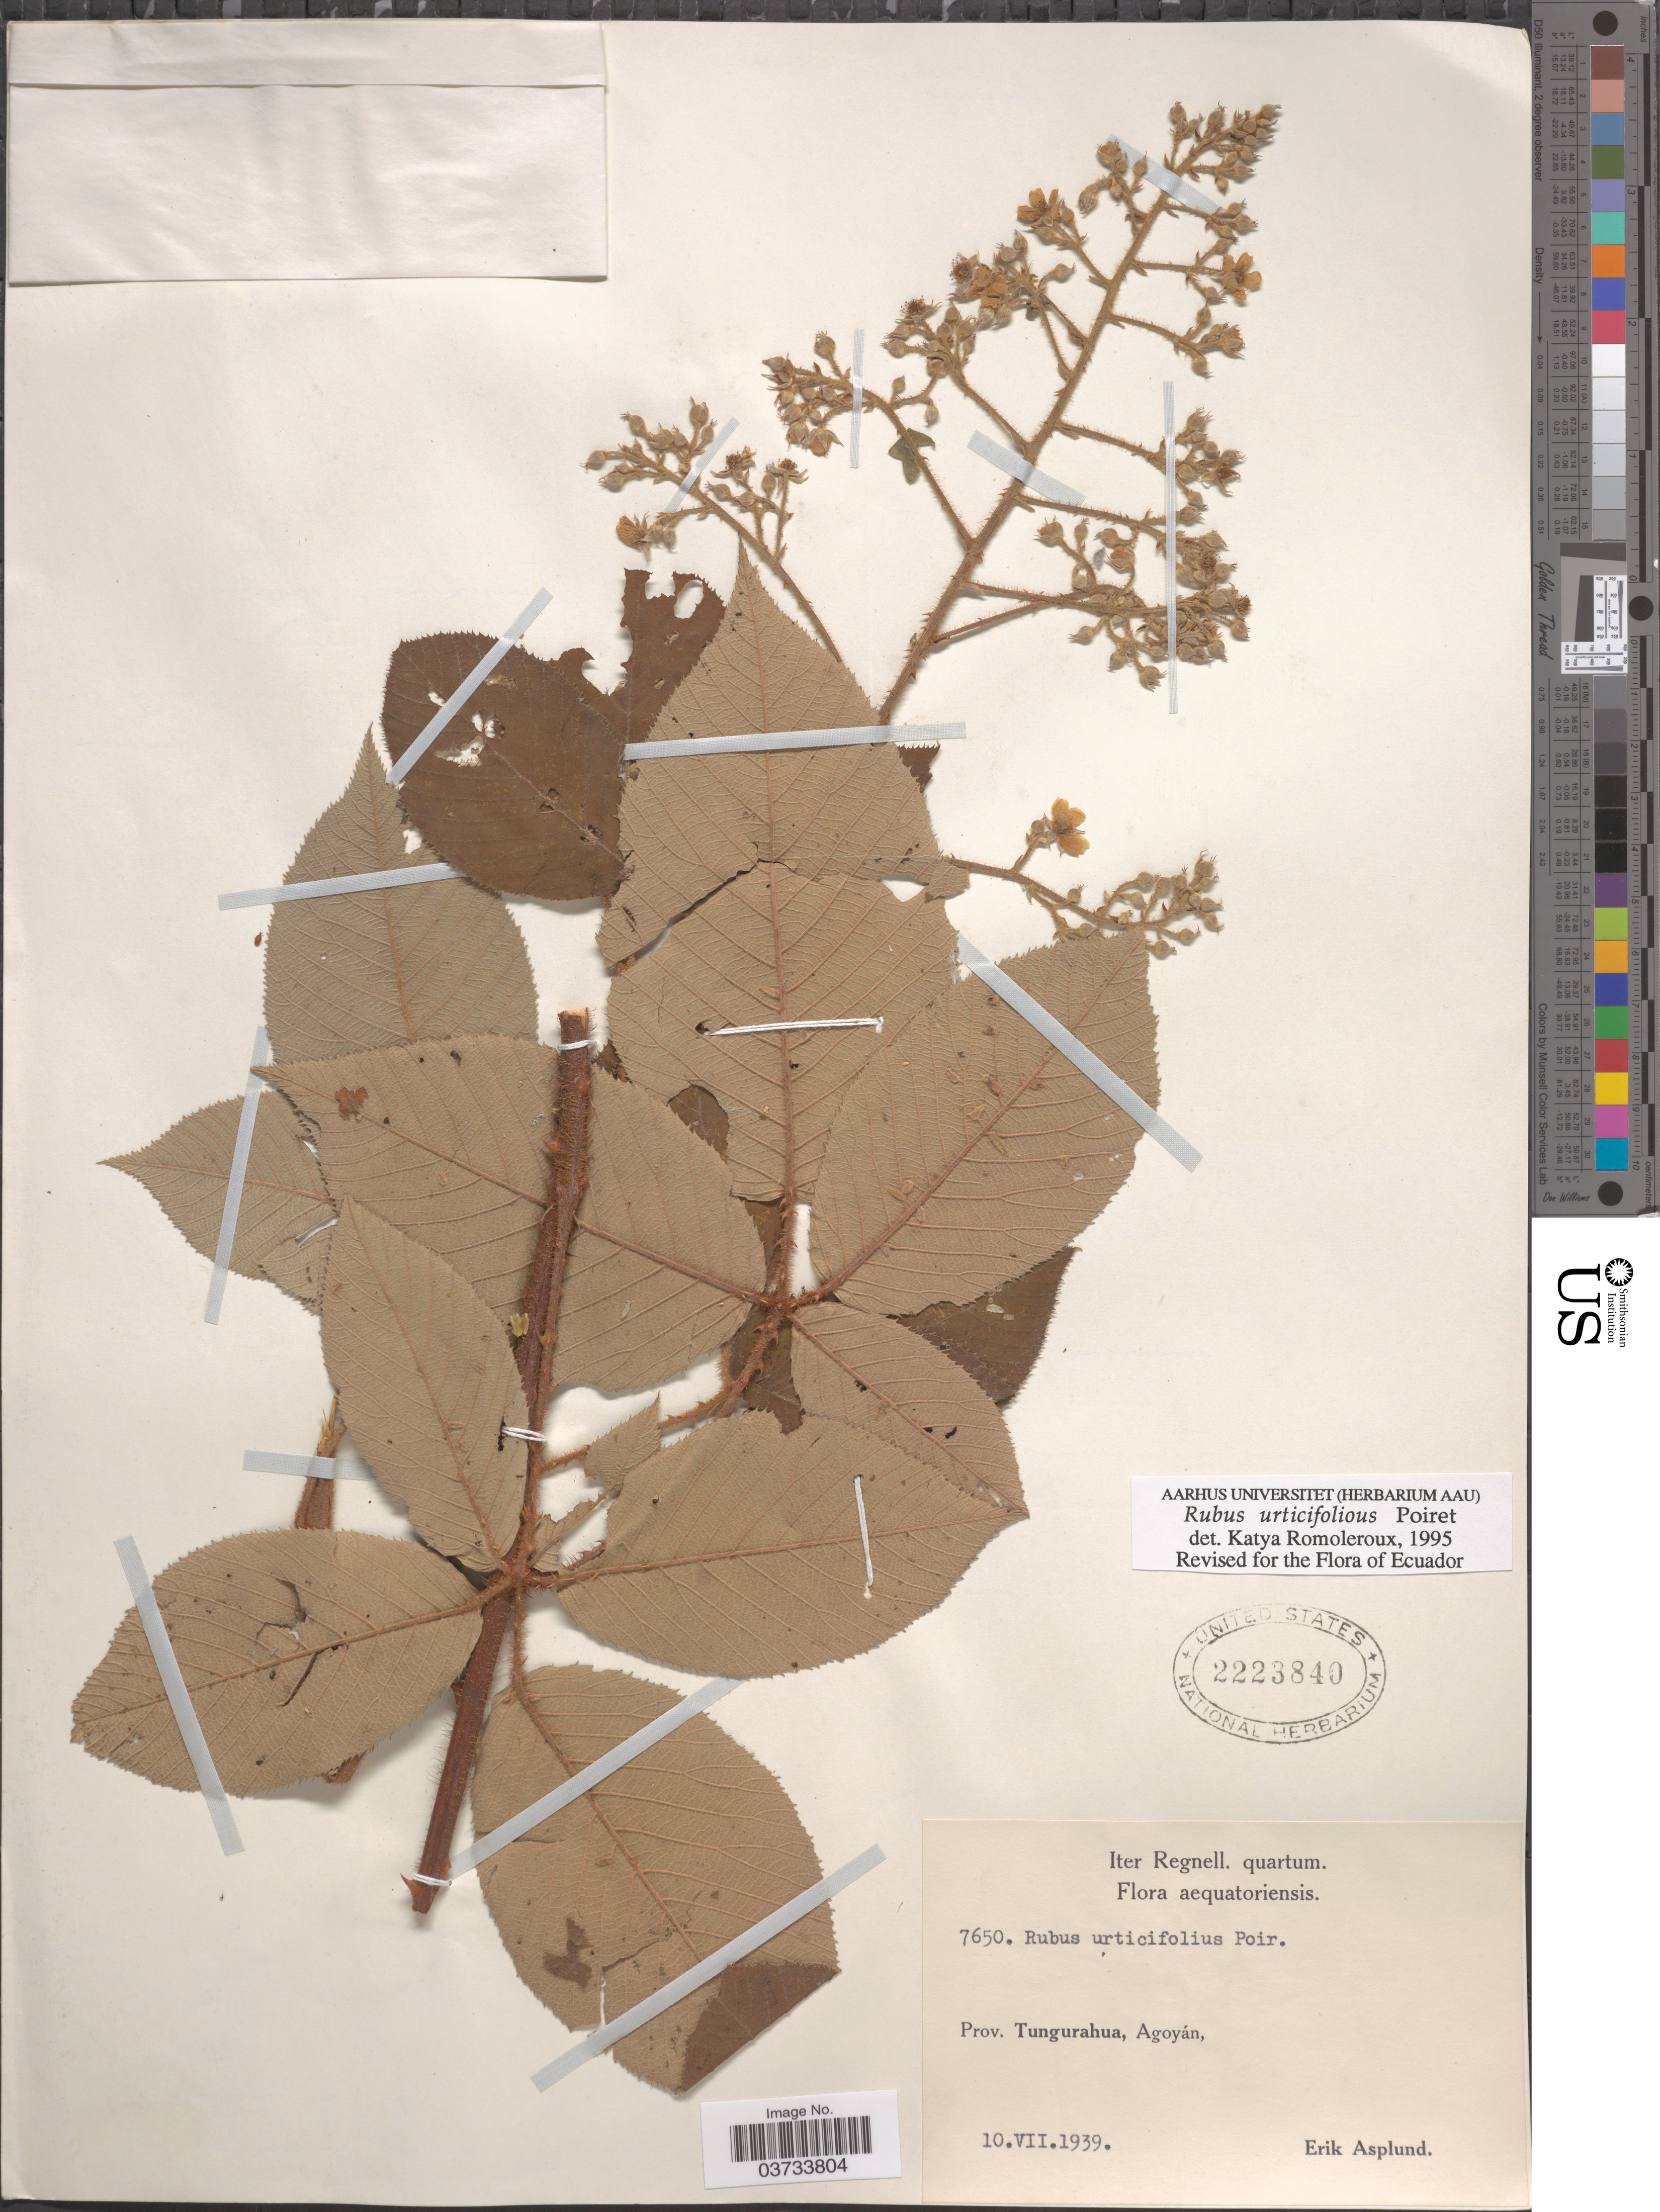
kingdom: Plantae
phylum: Tracheophyta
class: Magnoliopsida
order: Rosales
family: Rosaceae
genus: Rubus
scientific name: Rubus urticifolius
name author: Poir.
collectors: E. Asplund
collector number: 7650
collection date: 1939-07-10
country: Ecuador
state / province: Tungurahua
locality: Aequatoriensis. Agoyán.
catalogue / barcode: US 2223840